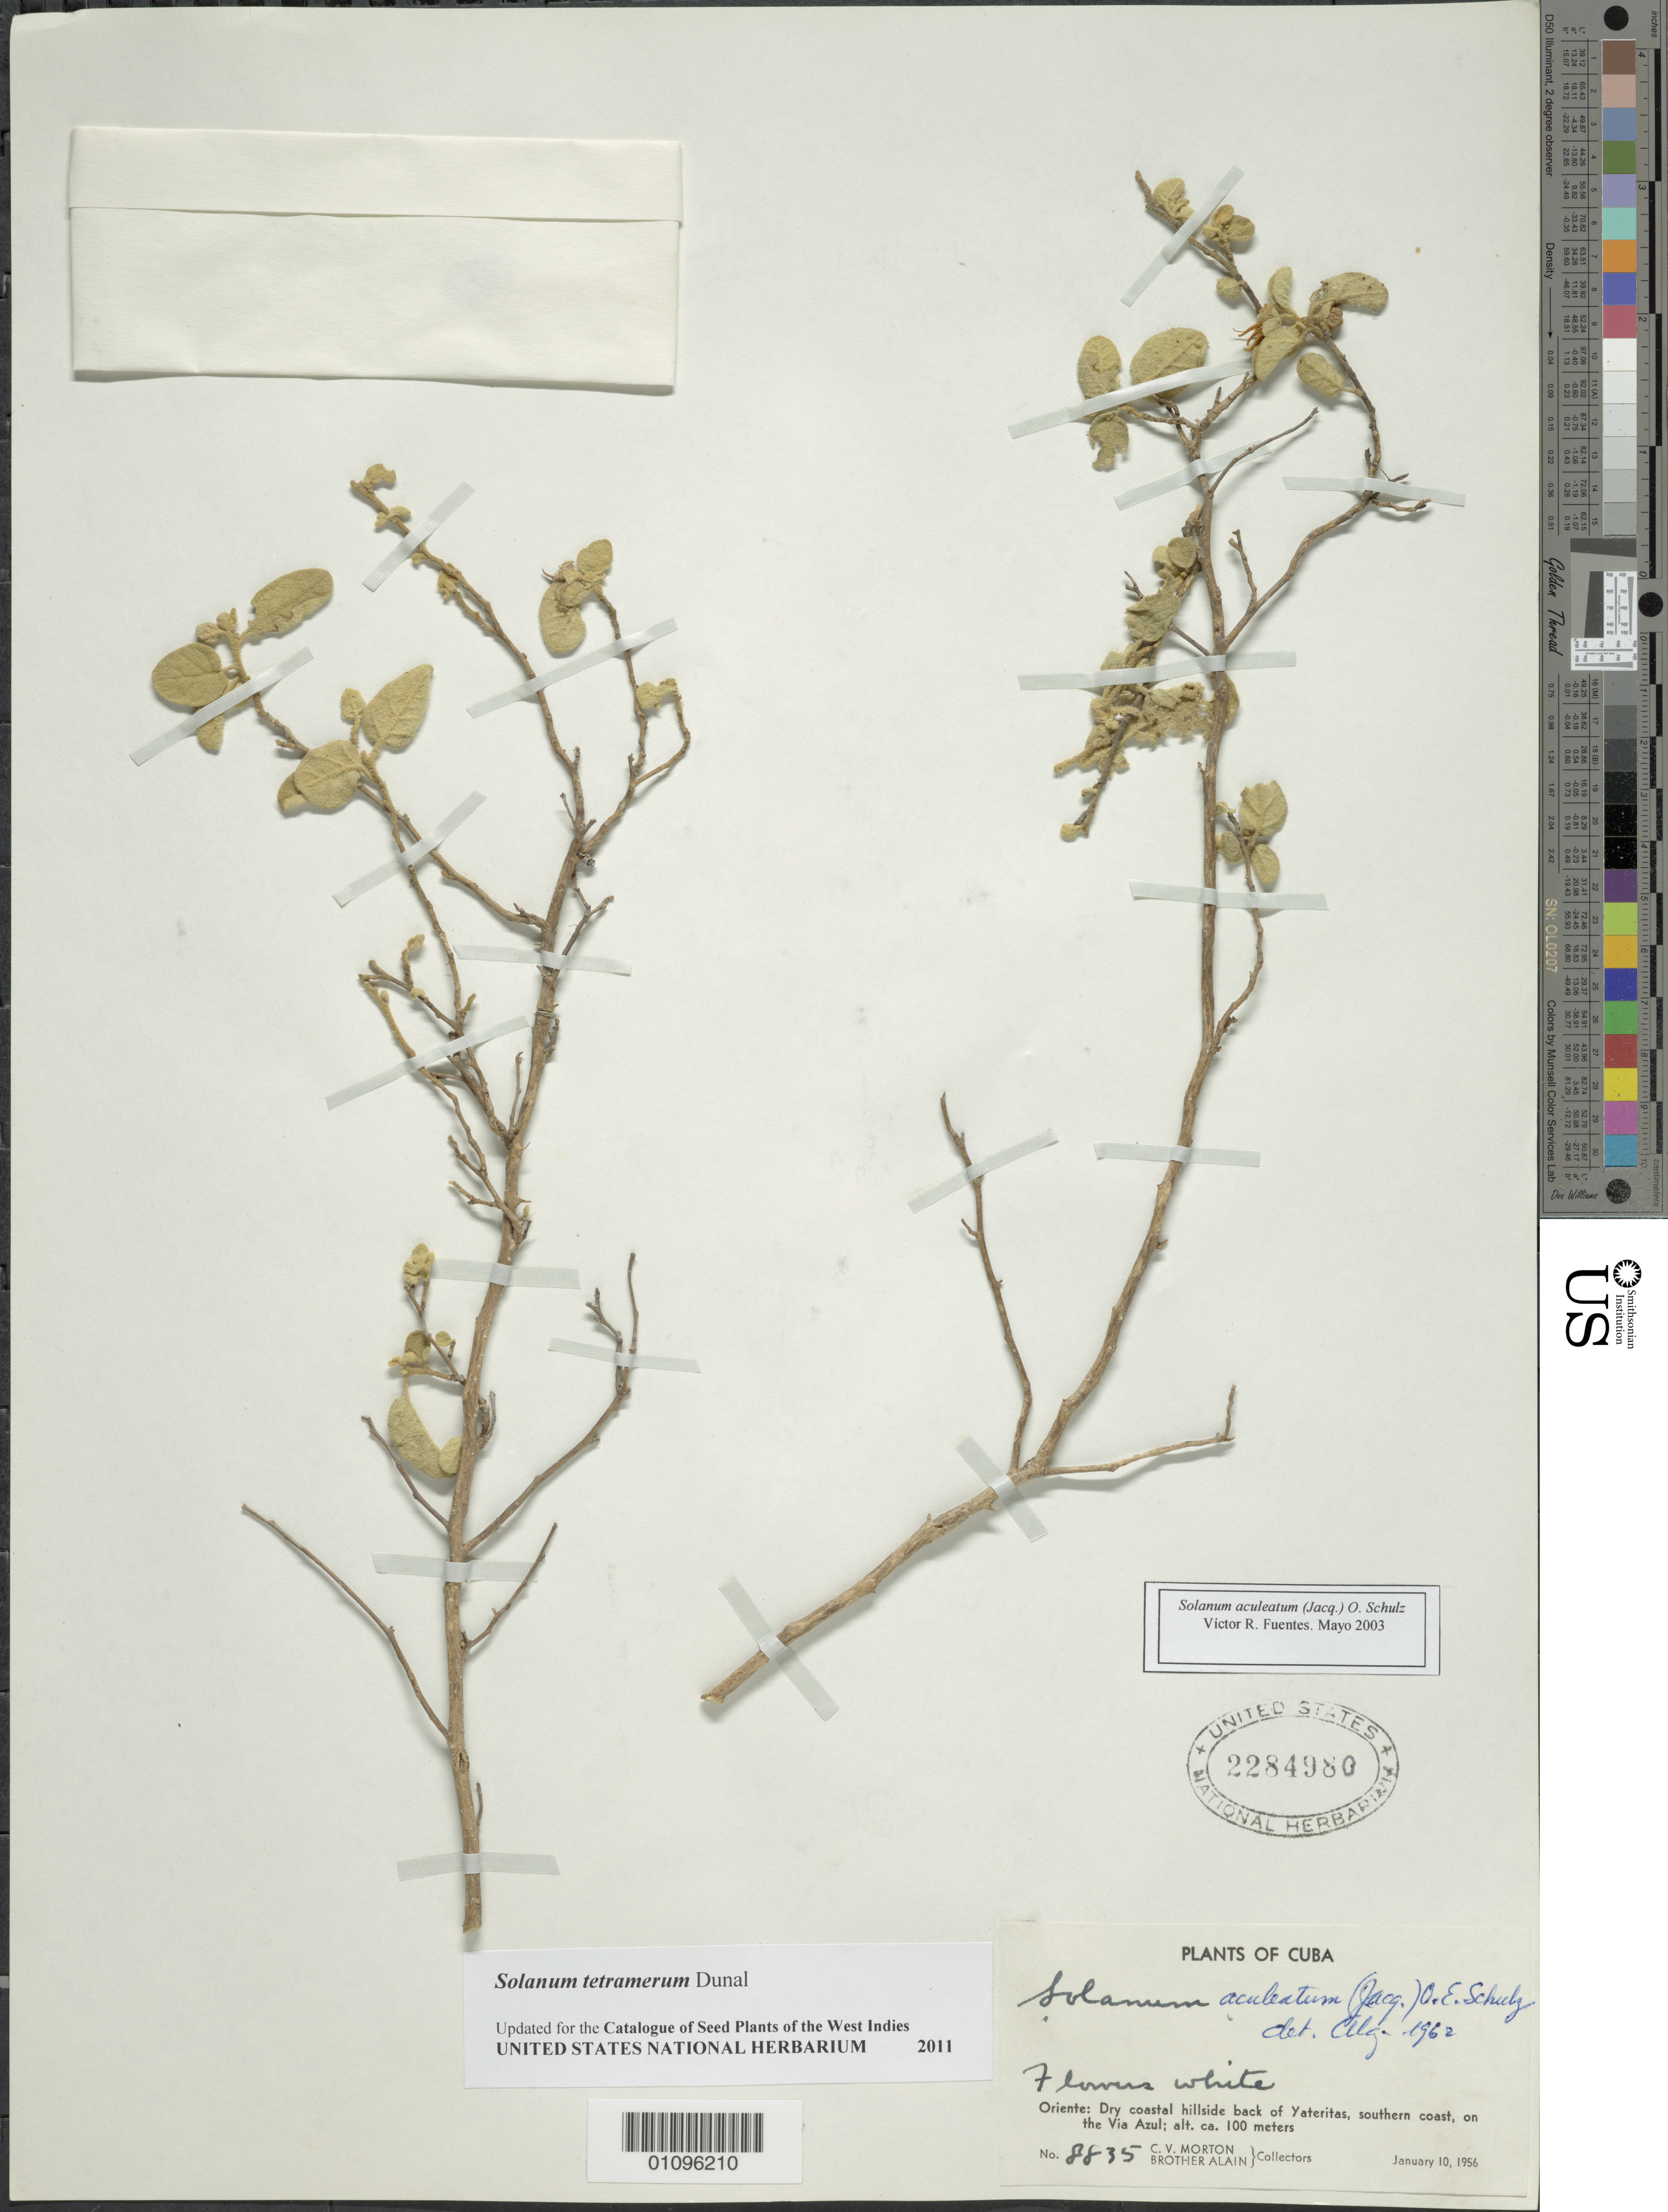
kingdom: Plantae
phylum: Tracheophyta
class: Magnoliopsida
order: Solanales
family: Solanaceae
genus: Solanum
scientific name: Solanum tetramerum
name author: Dunal & A. DC.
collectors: C. V. Morton & A. H. Liogier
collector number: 8835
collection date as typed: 10 Jan 1956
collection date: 1956-01-10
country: Cuba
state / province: Oriente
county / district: Dry forest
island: Cuba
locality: Yateritas, S coast, on the Via Azul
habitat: Dry coastal hillside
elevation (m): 100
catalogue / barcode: US 2284980